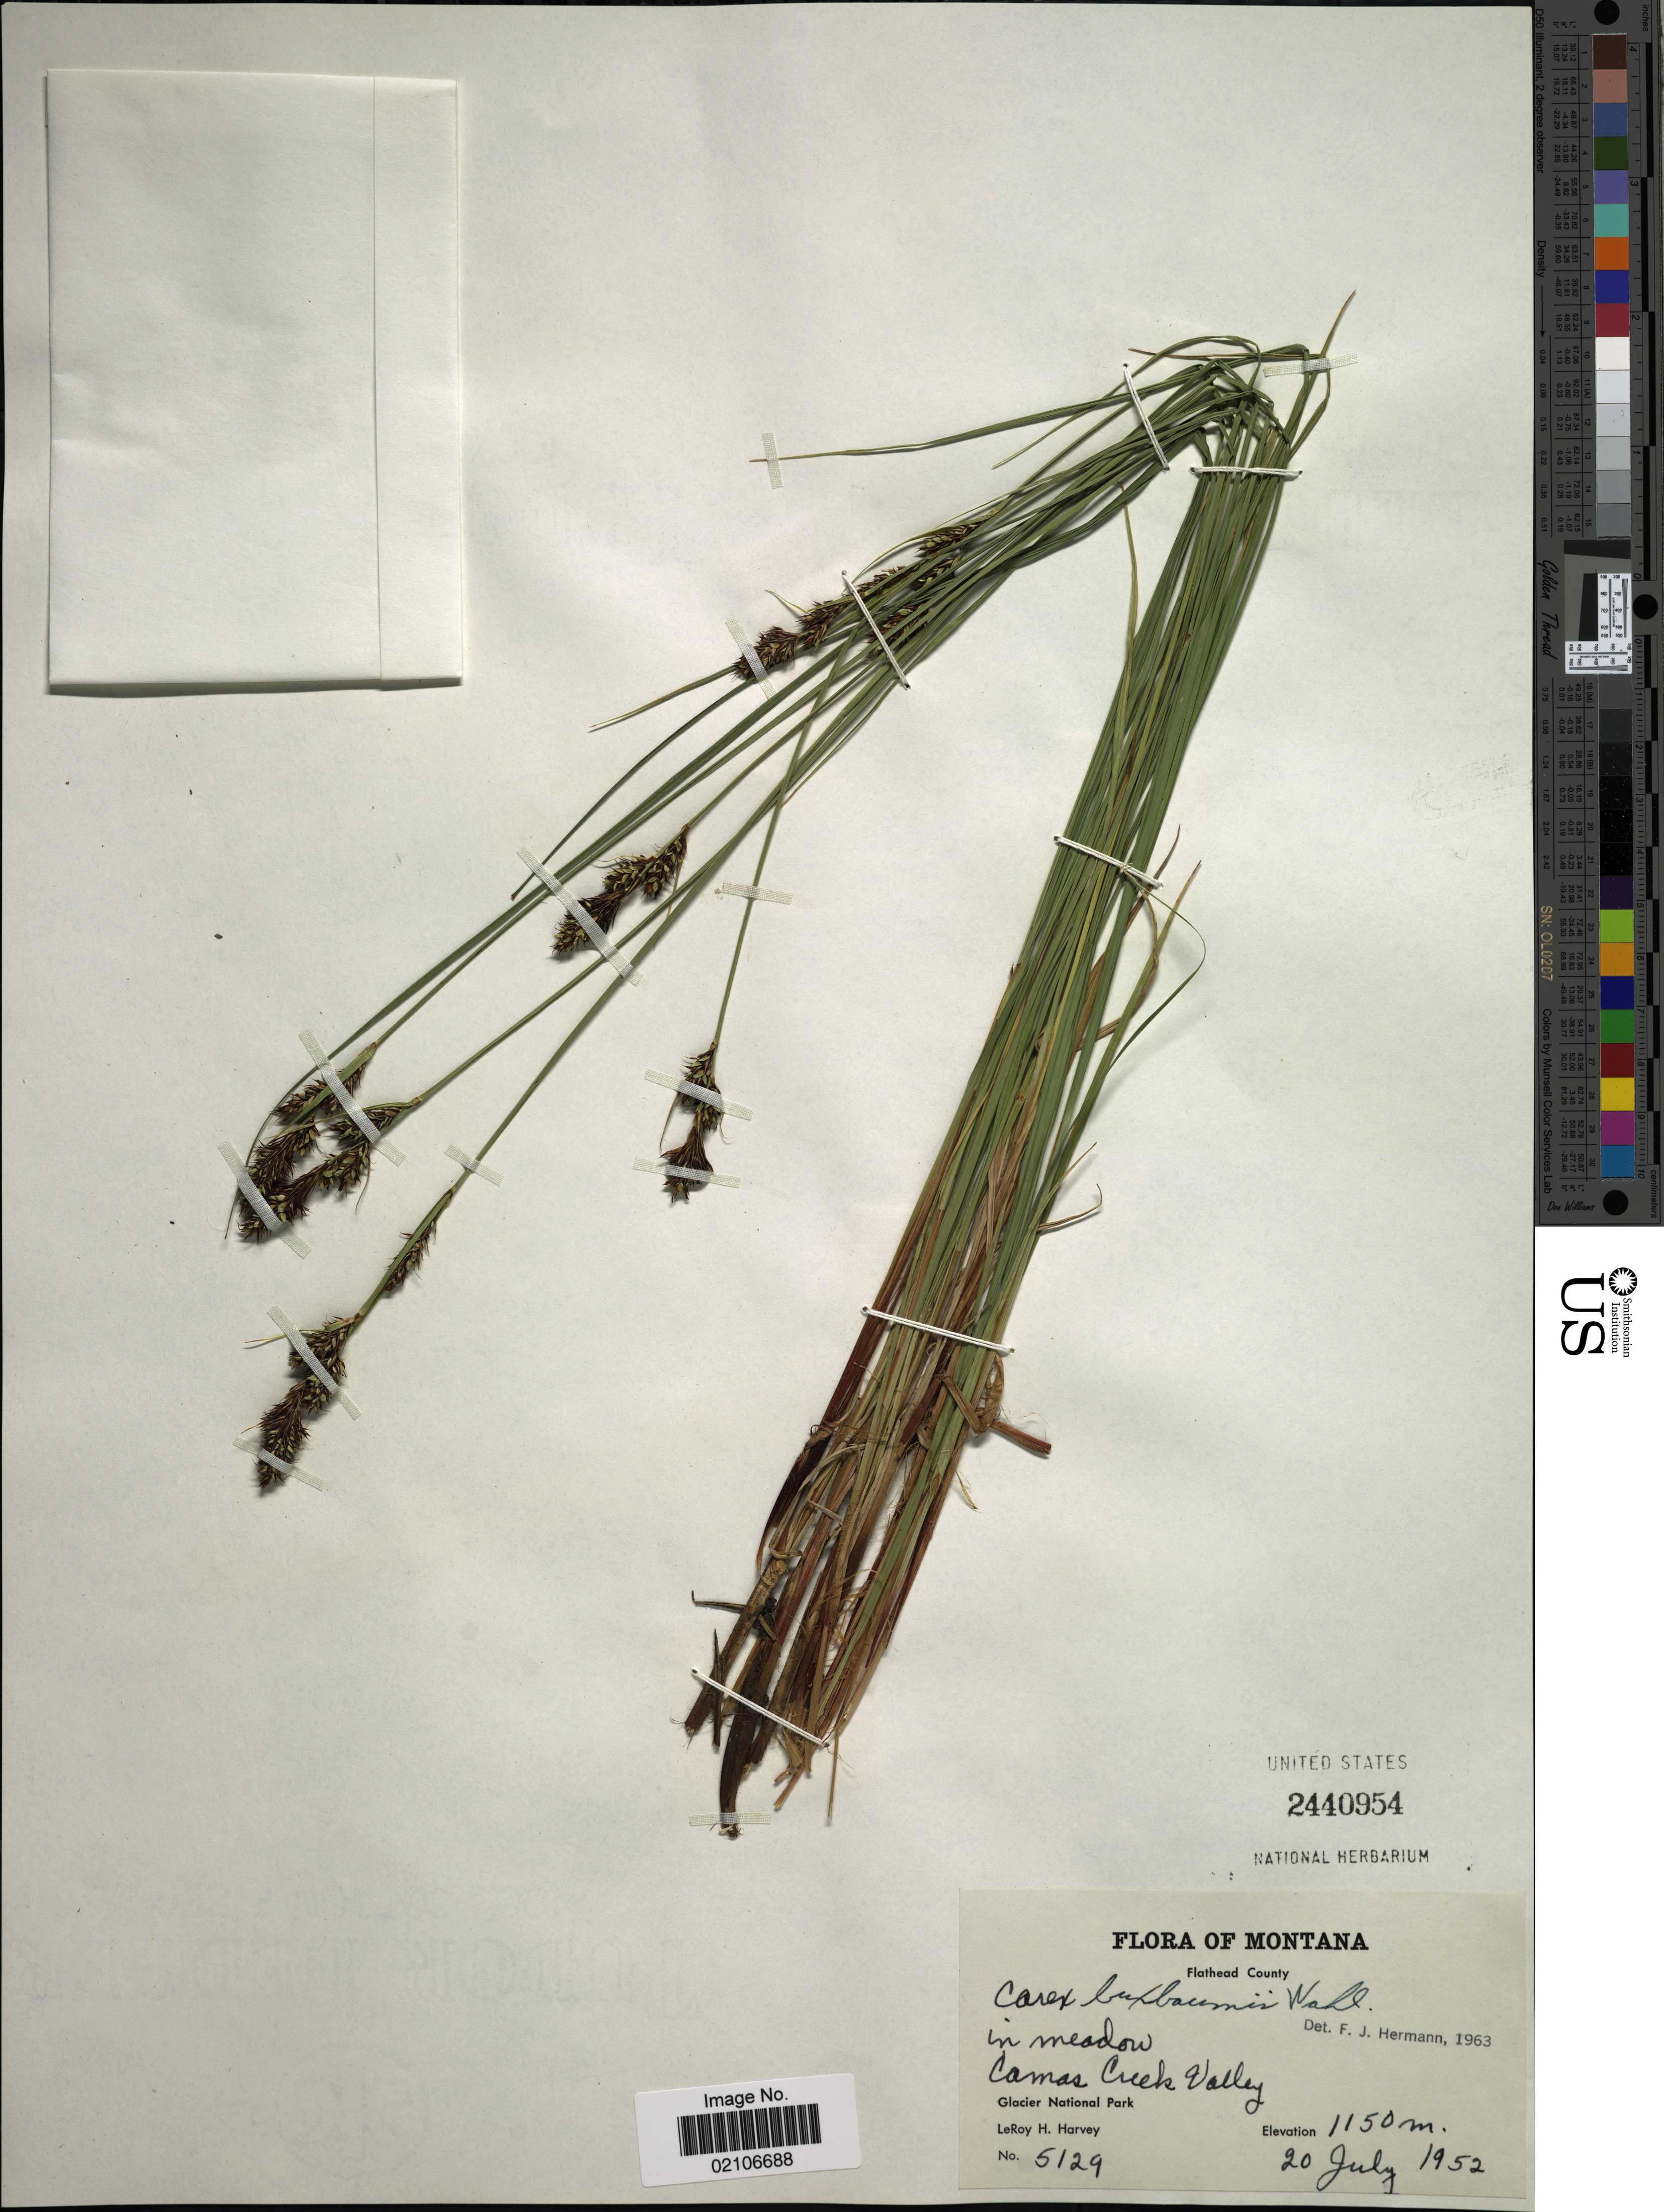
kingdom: Plantae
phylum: Tracheophyta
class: Liliopsida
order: Poales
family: Cyperaceae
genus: Carex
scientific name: Carex buxbaumii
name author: Wahlenb.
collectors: L. H. Harvey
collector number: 5129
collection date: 1952-07-20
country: United States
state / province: Montana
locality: In meadow, Camas Creek Valley, Glacier National Park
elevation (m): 1150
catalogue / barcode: US 2440954